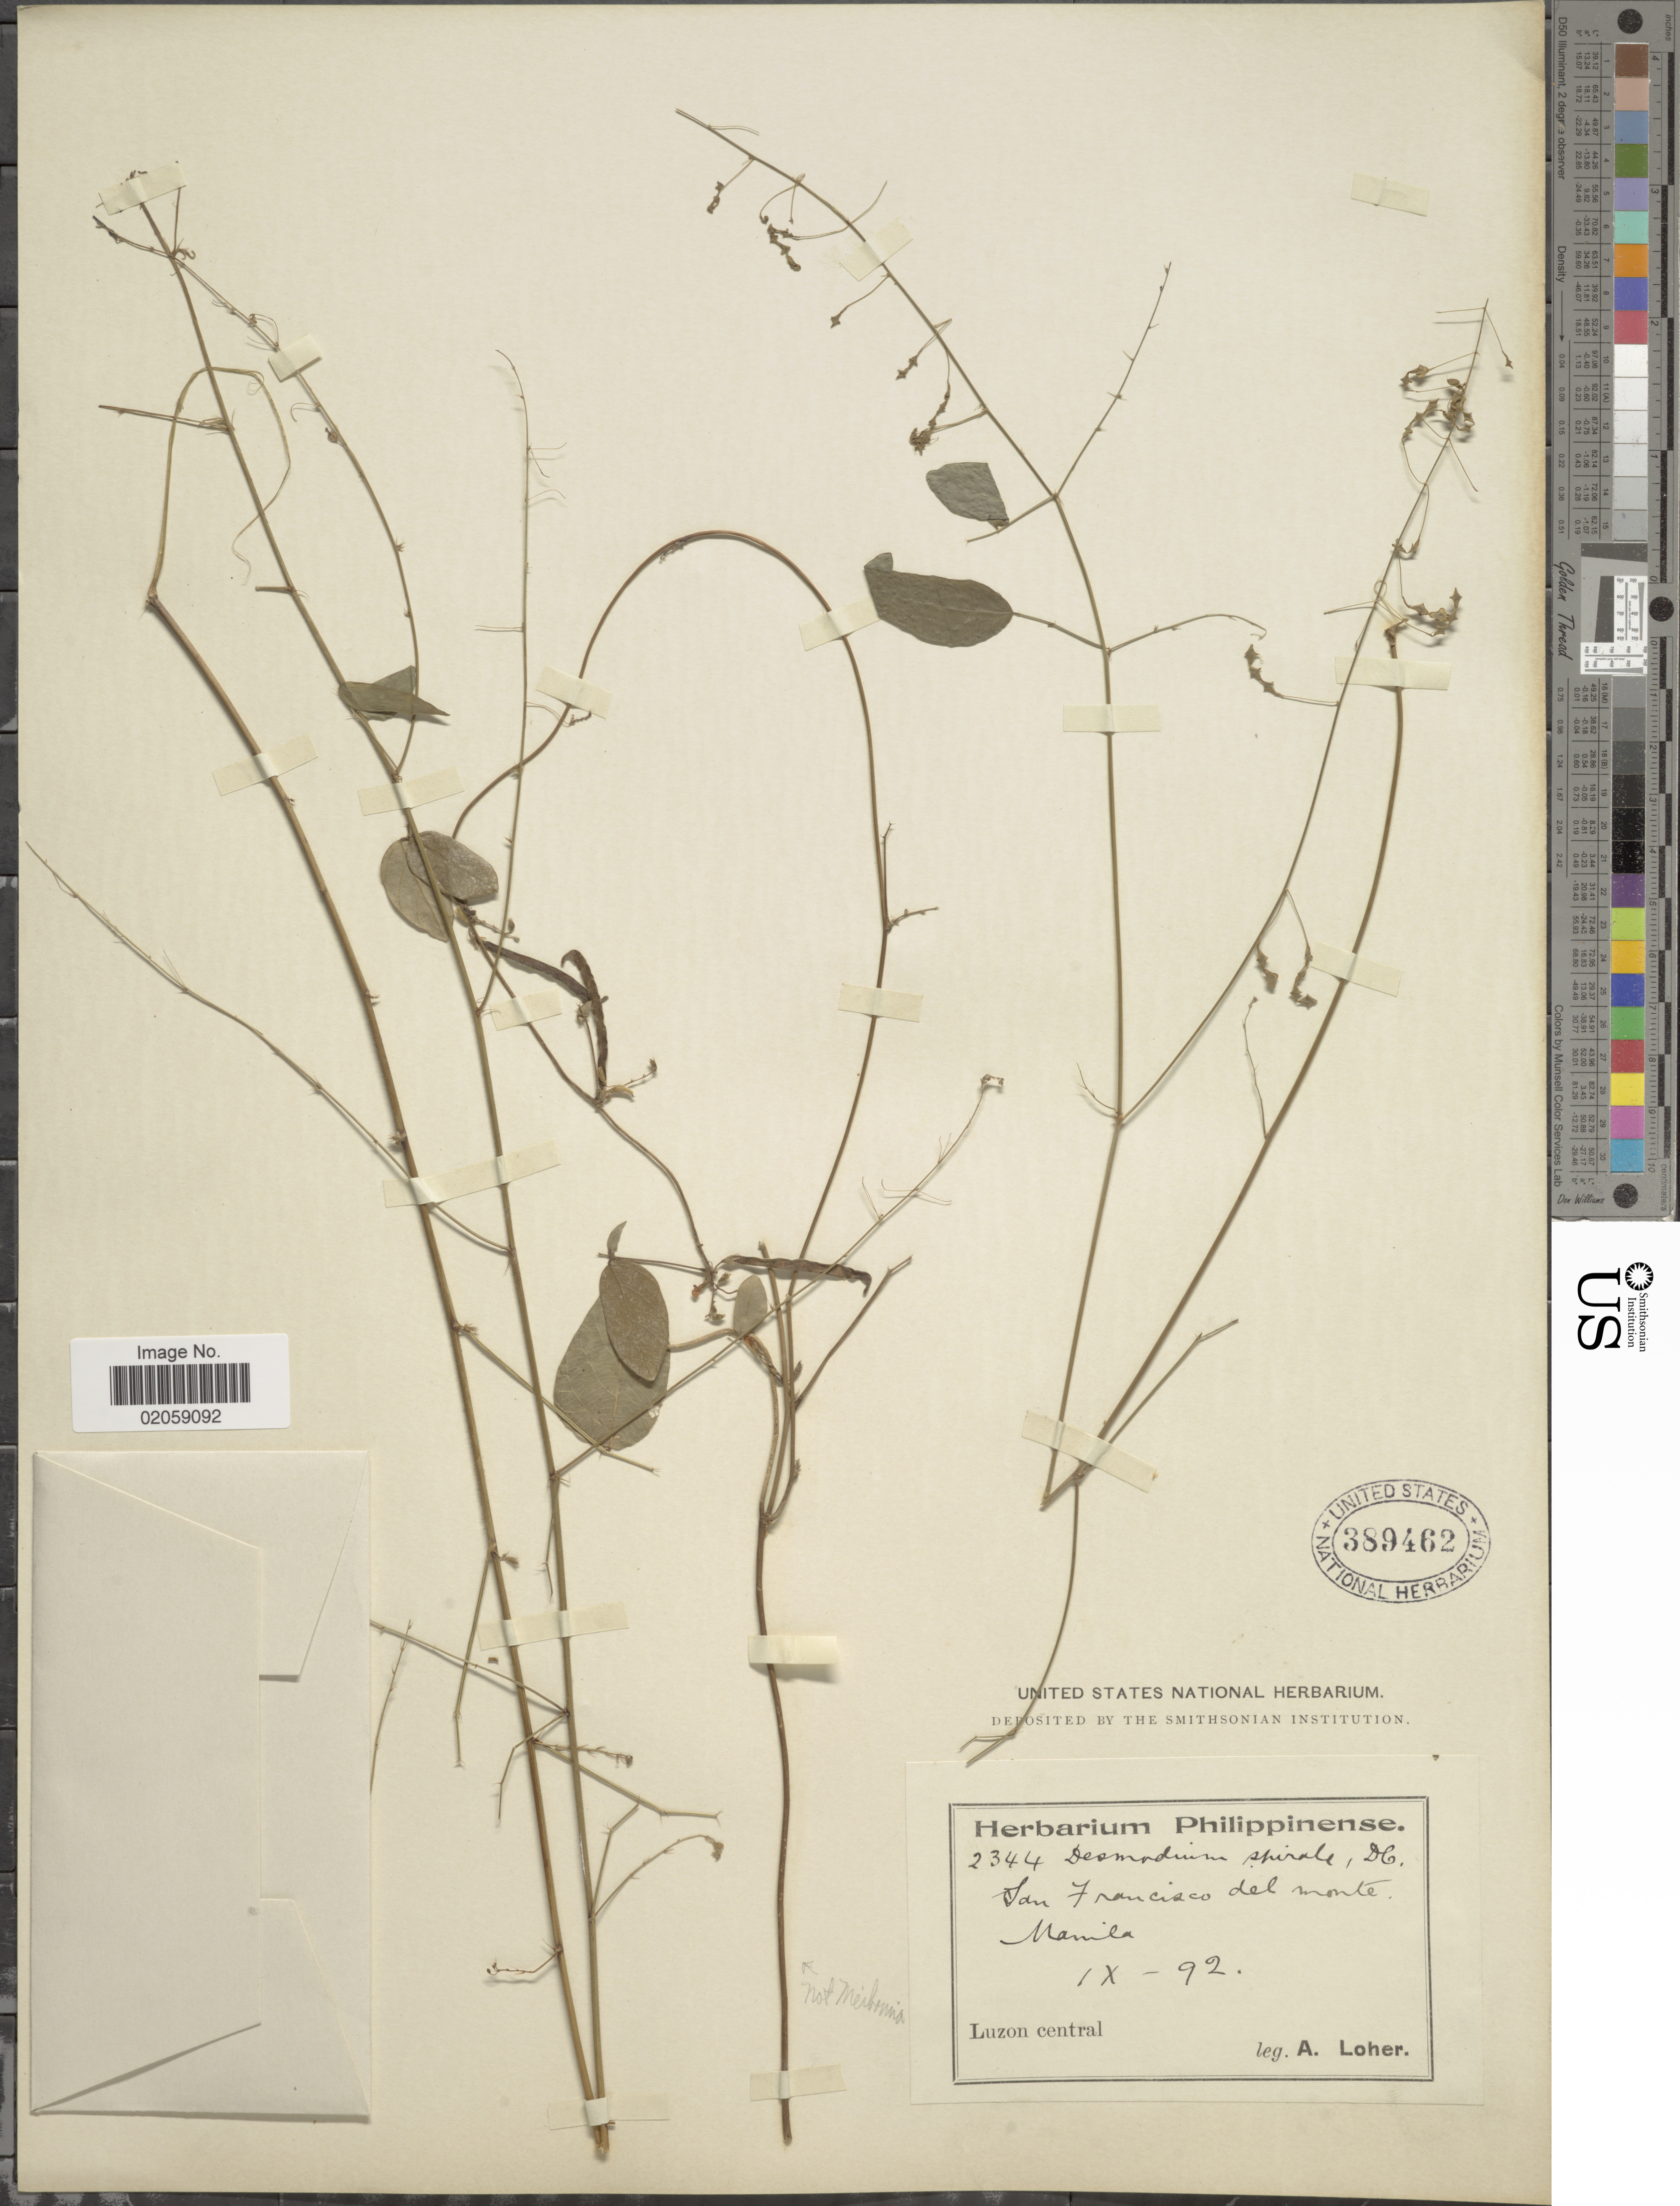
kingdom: Plantae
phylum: Tracheophyta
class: Magnoliopsida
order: Fabales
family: Fabaceae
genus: Desmodium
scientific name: Desmodium procumbens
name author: (Mill.) Hitchc.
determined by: Strong, Mark T., (BOT), Smithsonian Institution - National Museum of Natural History (UNITED STATES)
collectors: A. Loher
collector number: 2344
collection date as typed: Transcribed d/m/y: /9/92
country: Philippines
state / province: Central Luzon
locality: San Francisco del monte. Manila. Luzon central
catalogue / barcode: US 389462